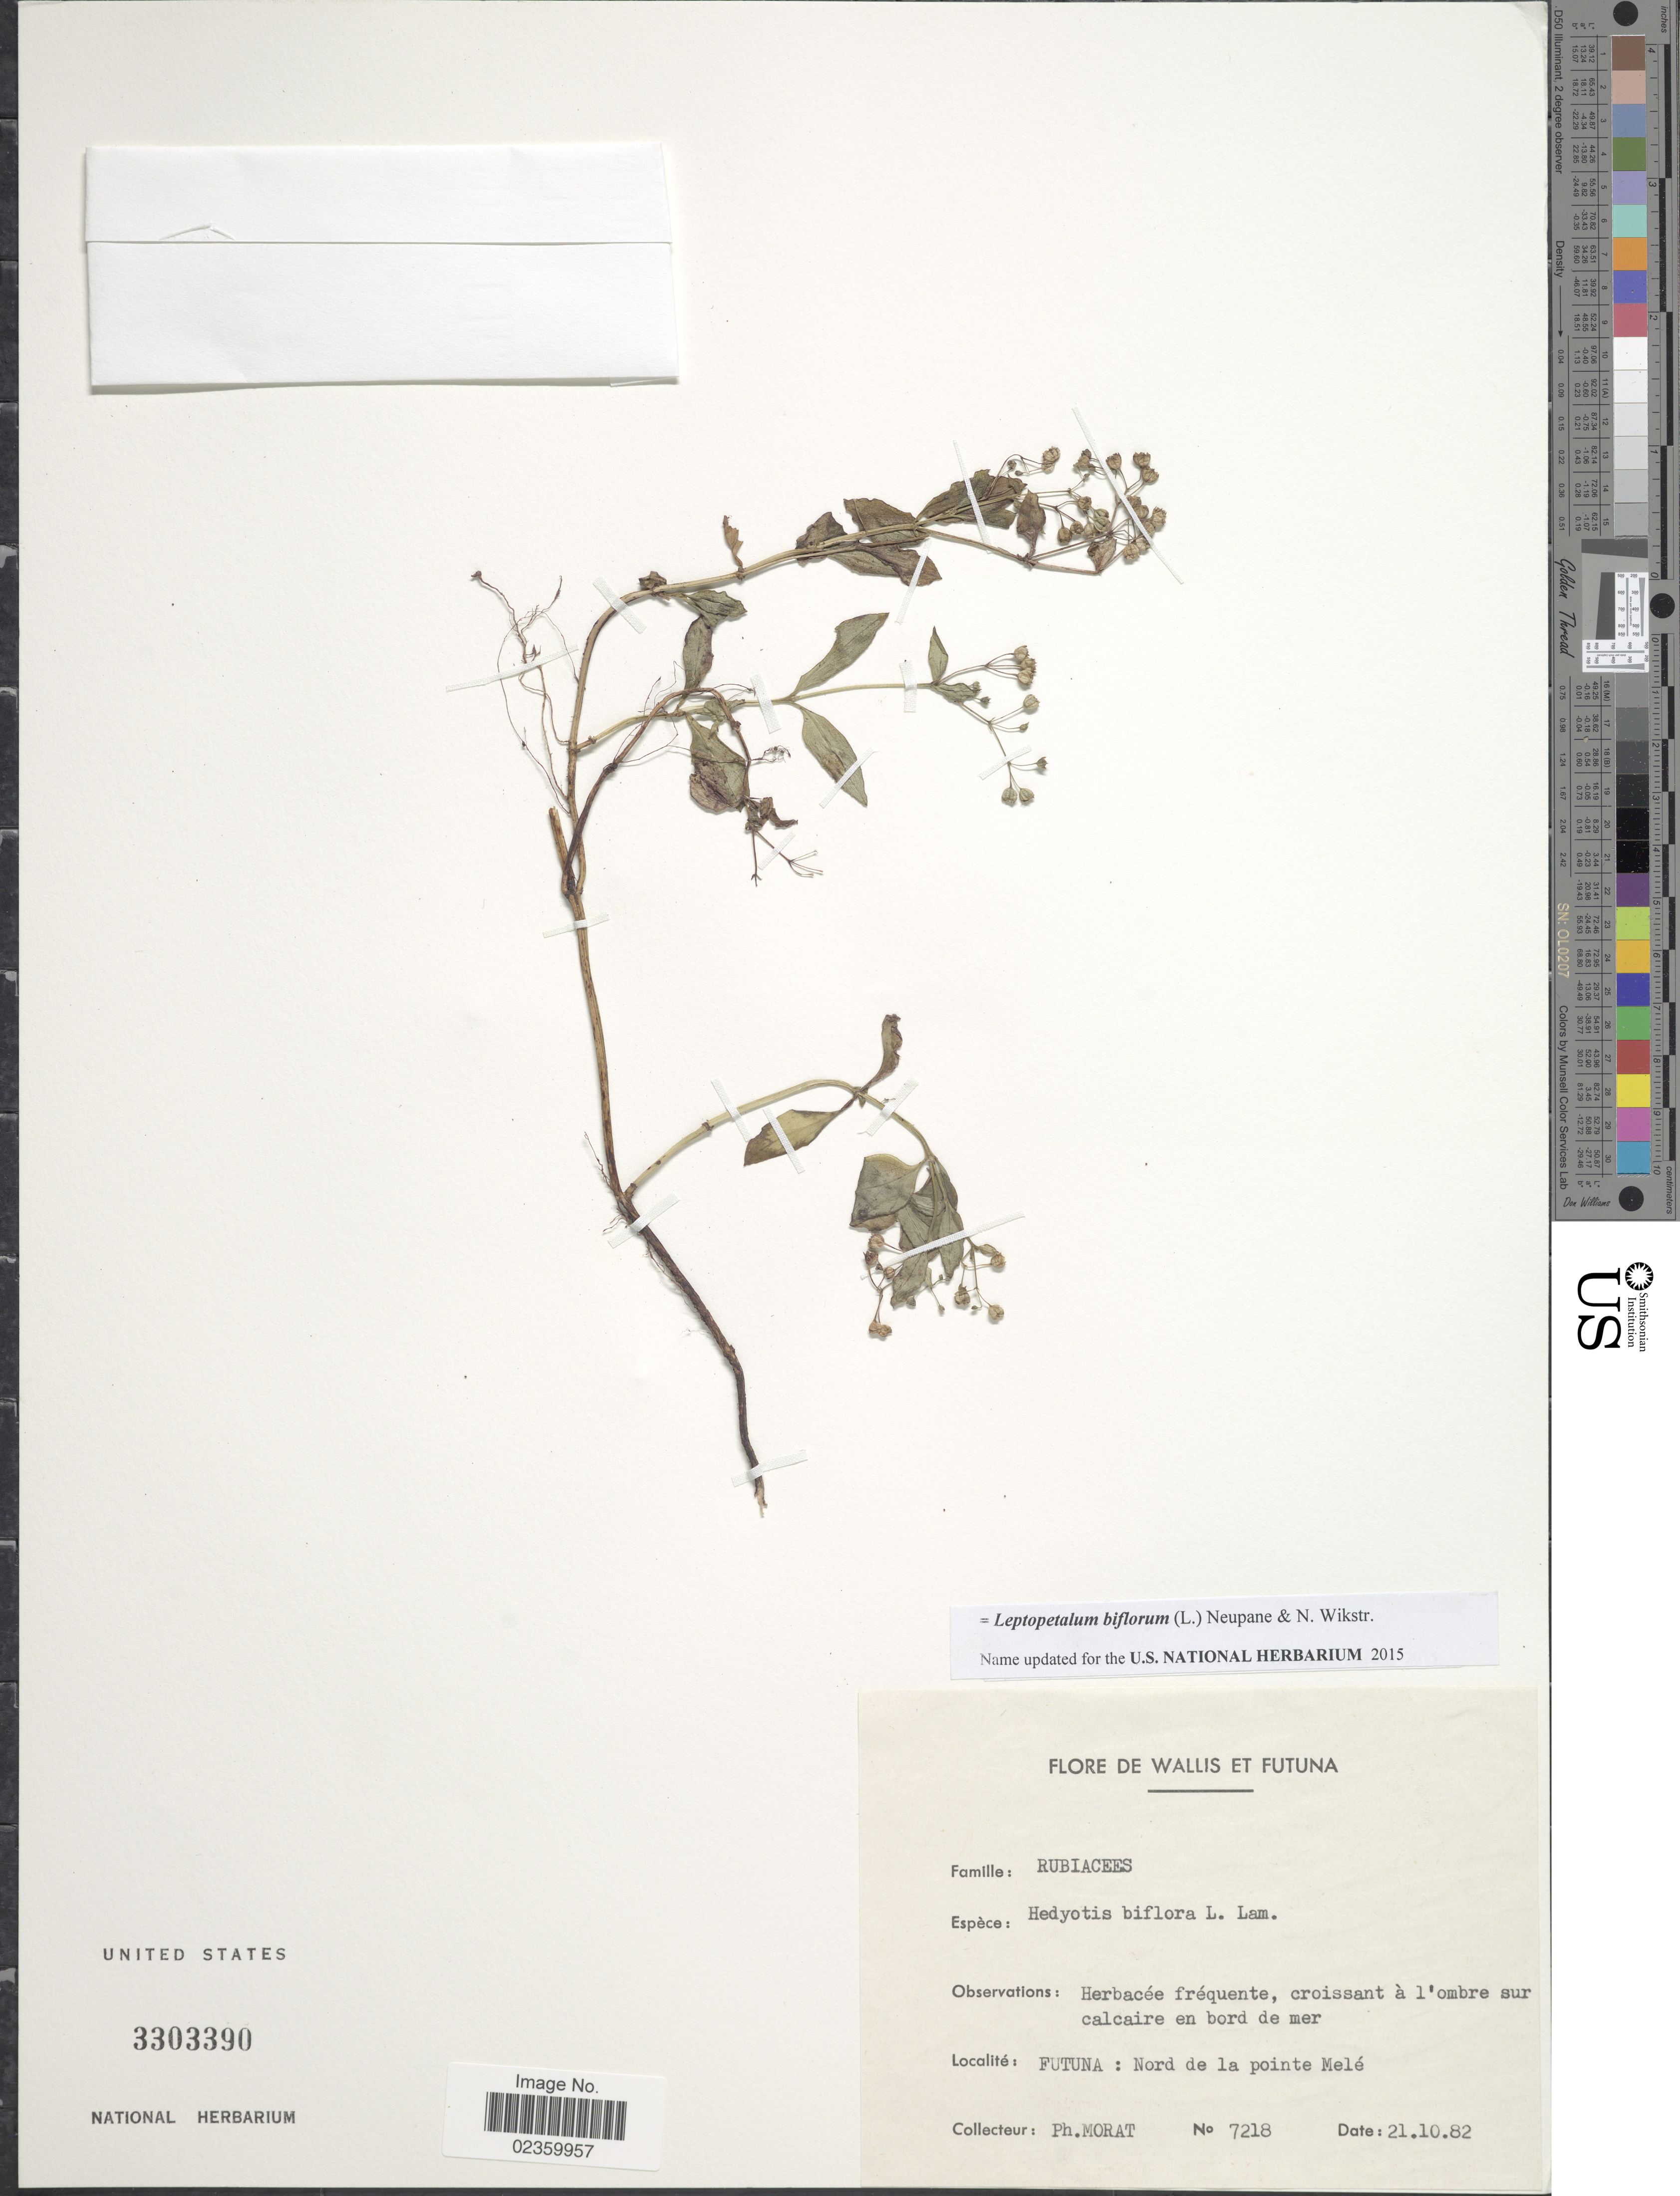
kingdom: Plantae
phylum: Tracheophyta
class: Magnoliopsida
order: Gentianales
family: Rubiaceae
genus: Leptopetalum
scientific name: Leptopetalum biflorum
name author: (L.) Neupane & N. Wikstr.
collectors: P. Morat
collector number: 7218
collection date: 1982-10-21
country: Wallis and Futuna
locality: Futuna: Nord de la pointe Mele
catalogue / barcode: US 3303390